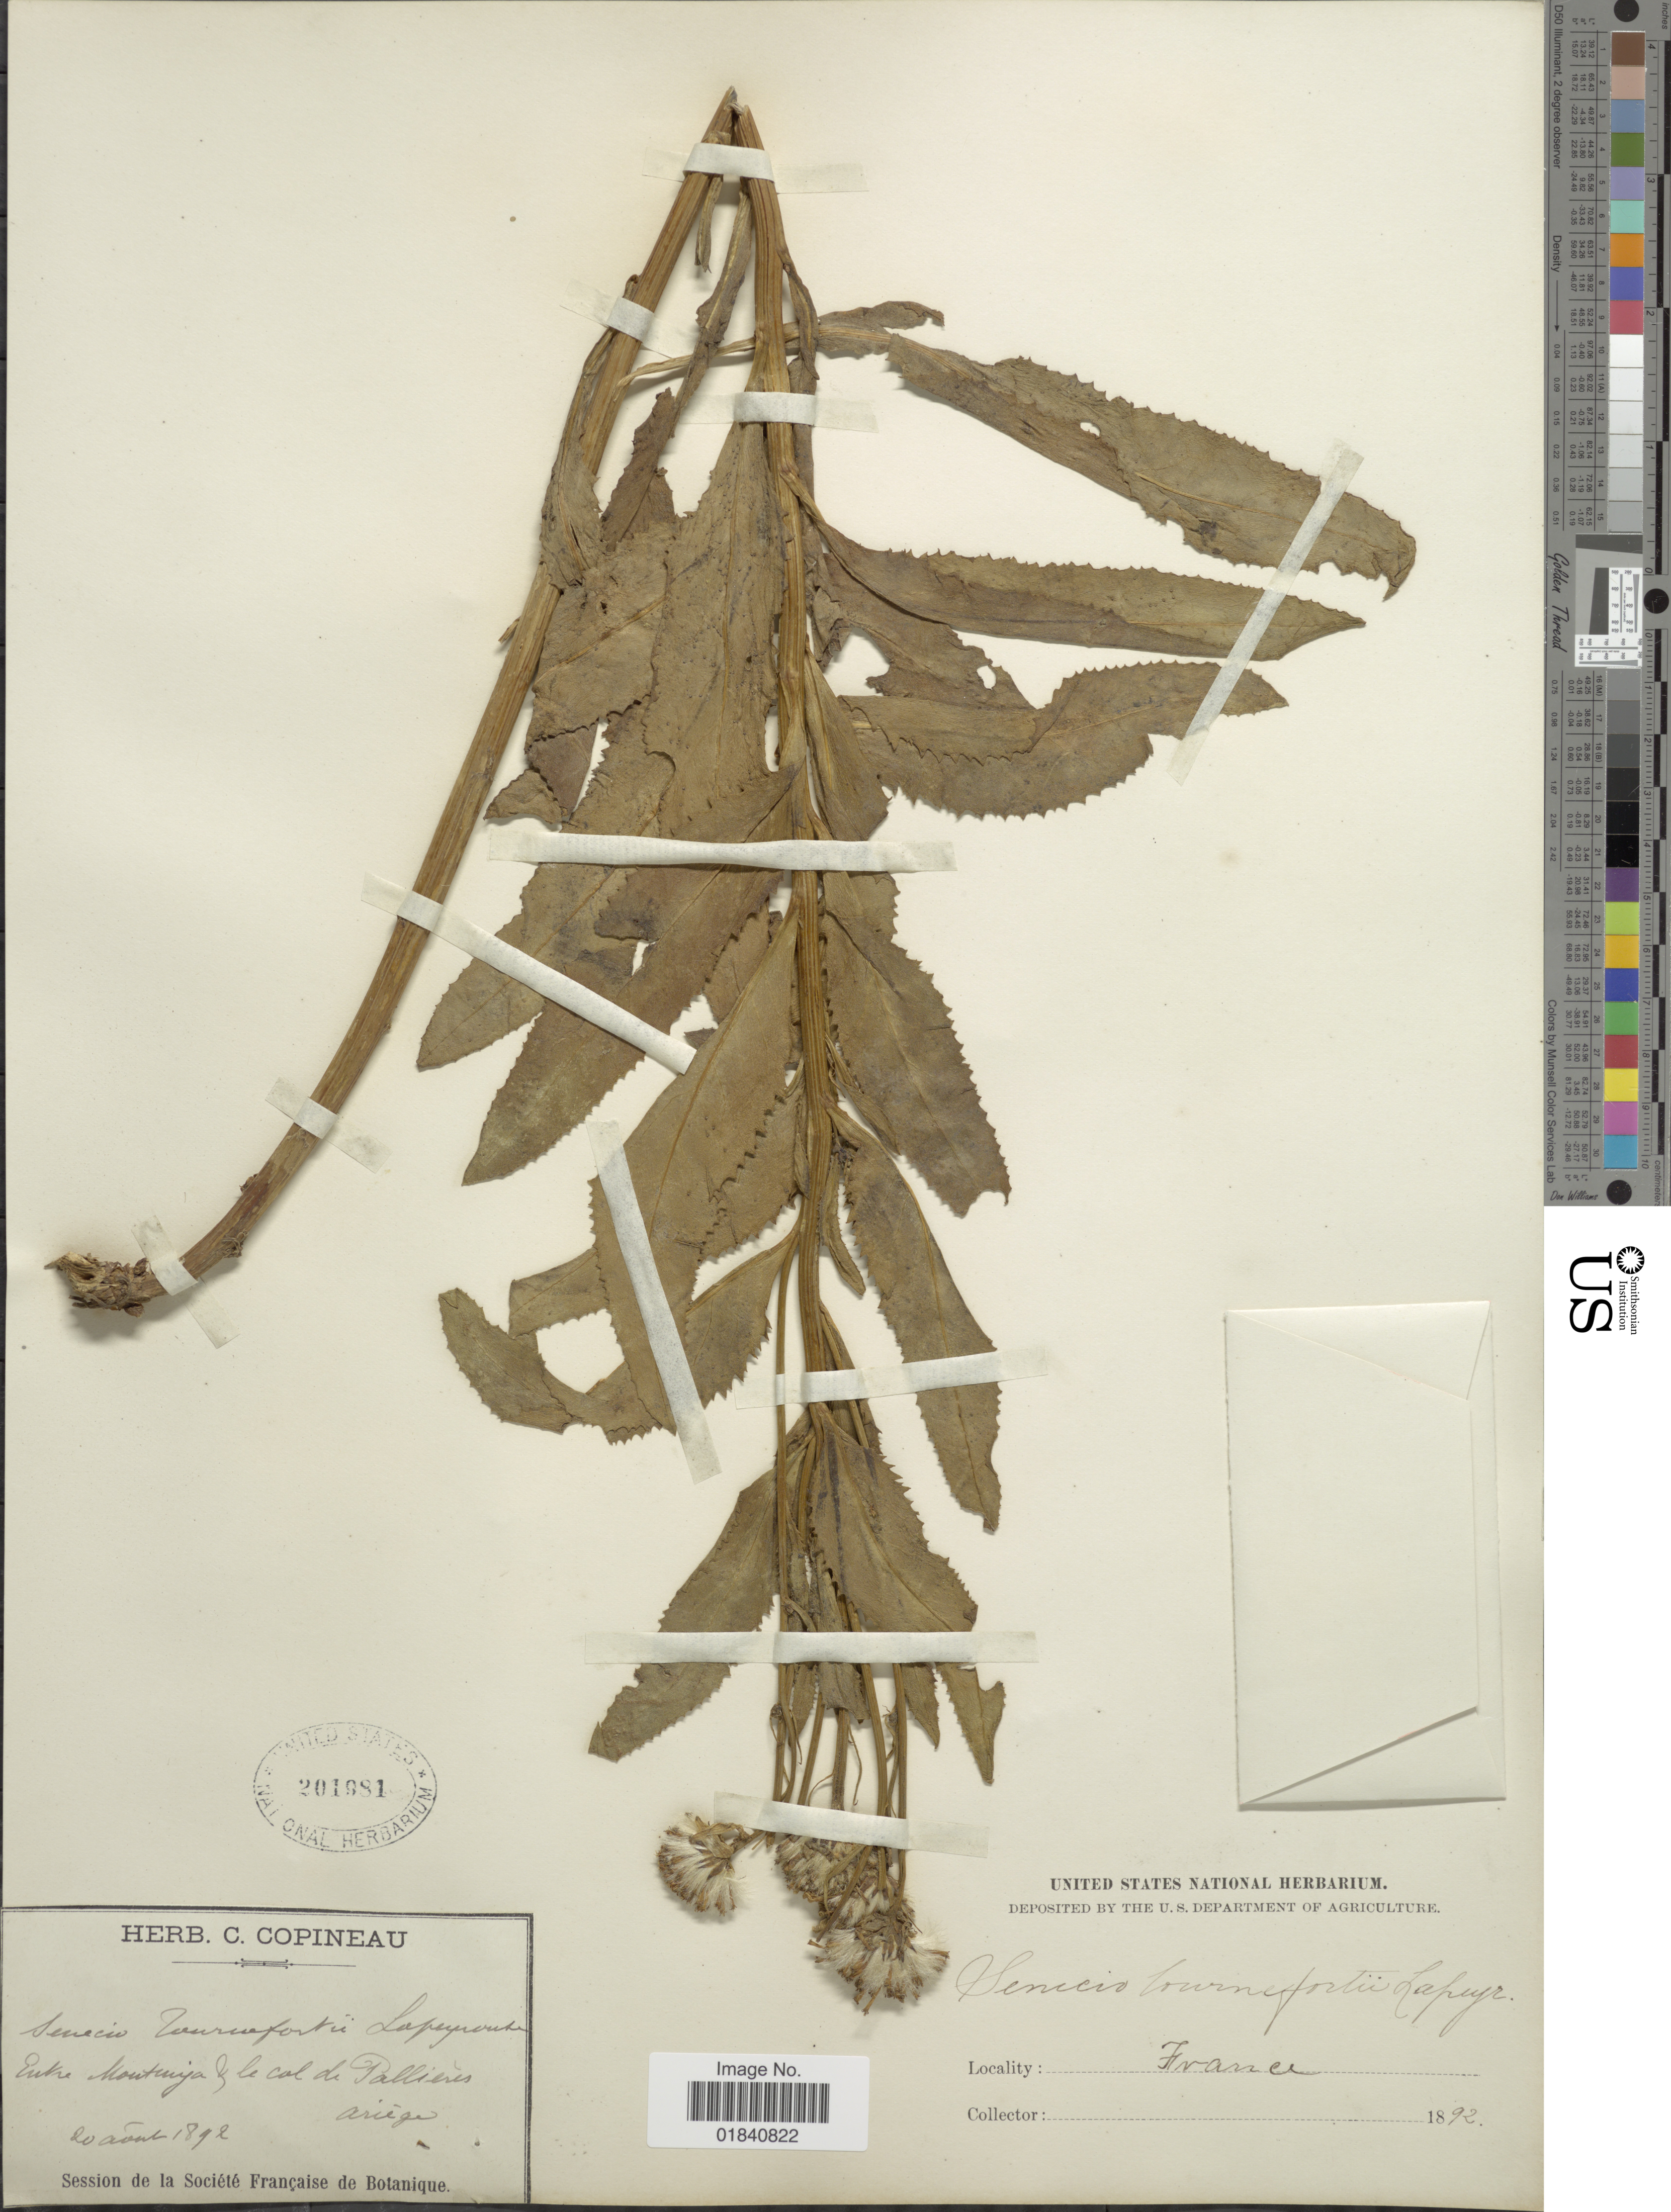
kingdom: Plantae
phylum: Tracheophyta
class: Magnoliopsida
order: Asterales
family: Asteraceae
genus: Senecio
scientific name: Senecio pyrenaicus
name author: L.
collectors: ex herb. C. Copineau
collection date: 1892-08-20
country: France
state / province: Occitanie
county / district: Ariège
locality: Entre Montmija & le Col de Pallieres, Ariège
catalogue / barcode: US 201981